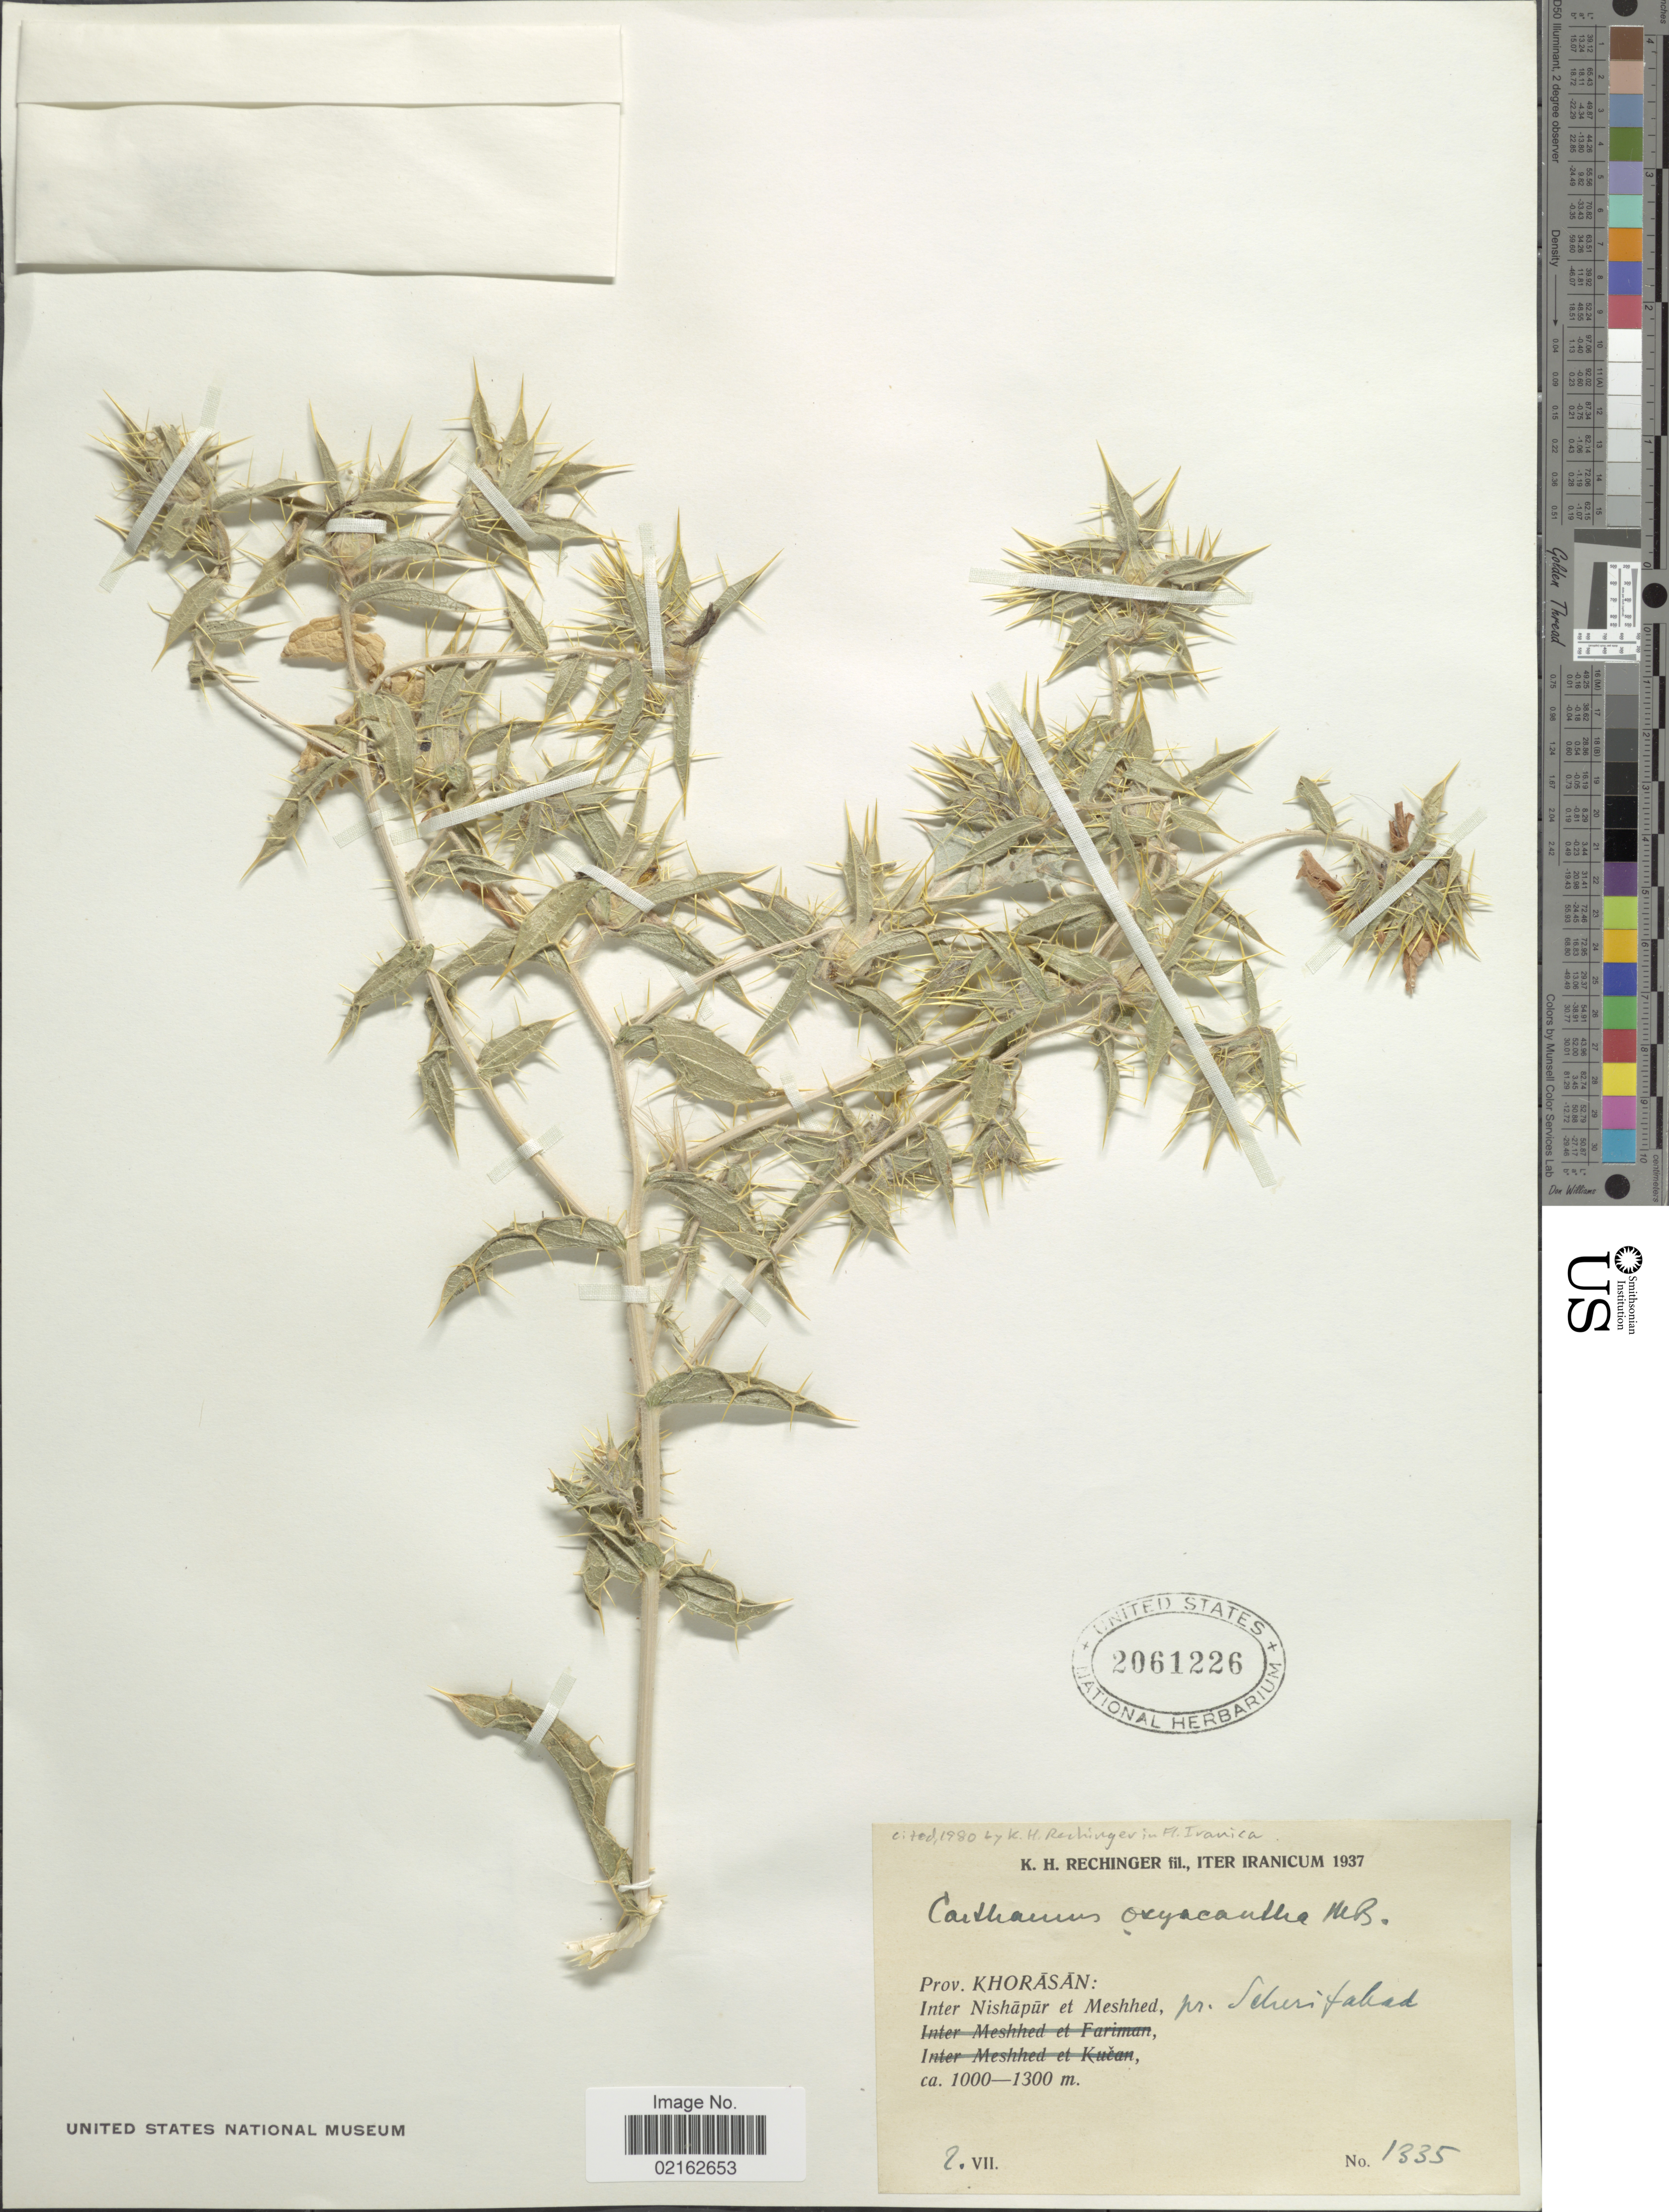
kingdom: Plantae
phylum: Tracheophyta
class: Magnoliopsida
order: Asterales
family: Asteraceae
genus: Carthamus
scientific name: Carthamus oxyacantha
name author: M. Bieb.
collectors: K. H. Rechinger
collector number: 1335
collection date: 1937-07-02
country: Iran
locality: Prov. Khorasan, inter Nishapur et Meshhed, pr. Scherifahad [interpreted]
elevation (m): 1000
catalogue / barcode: US 2061226